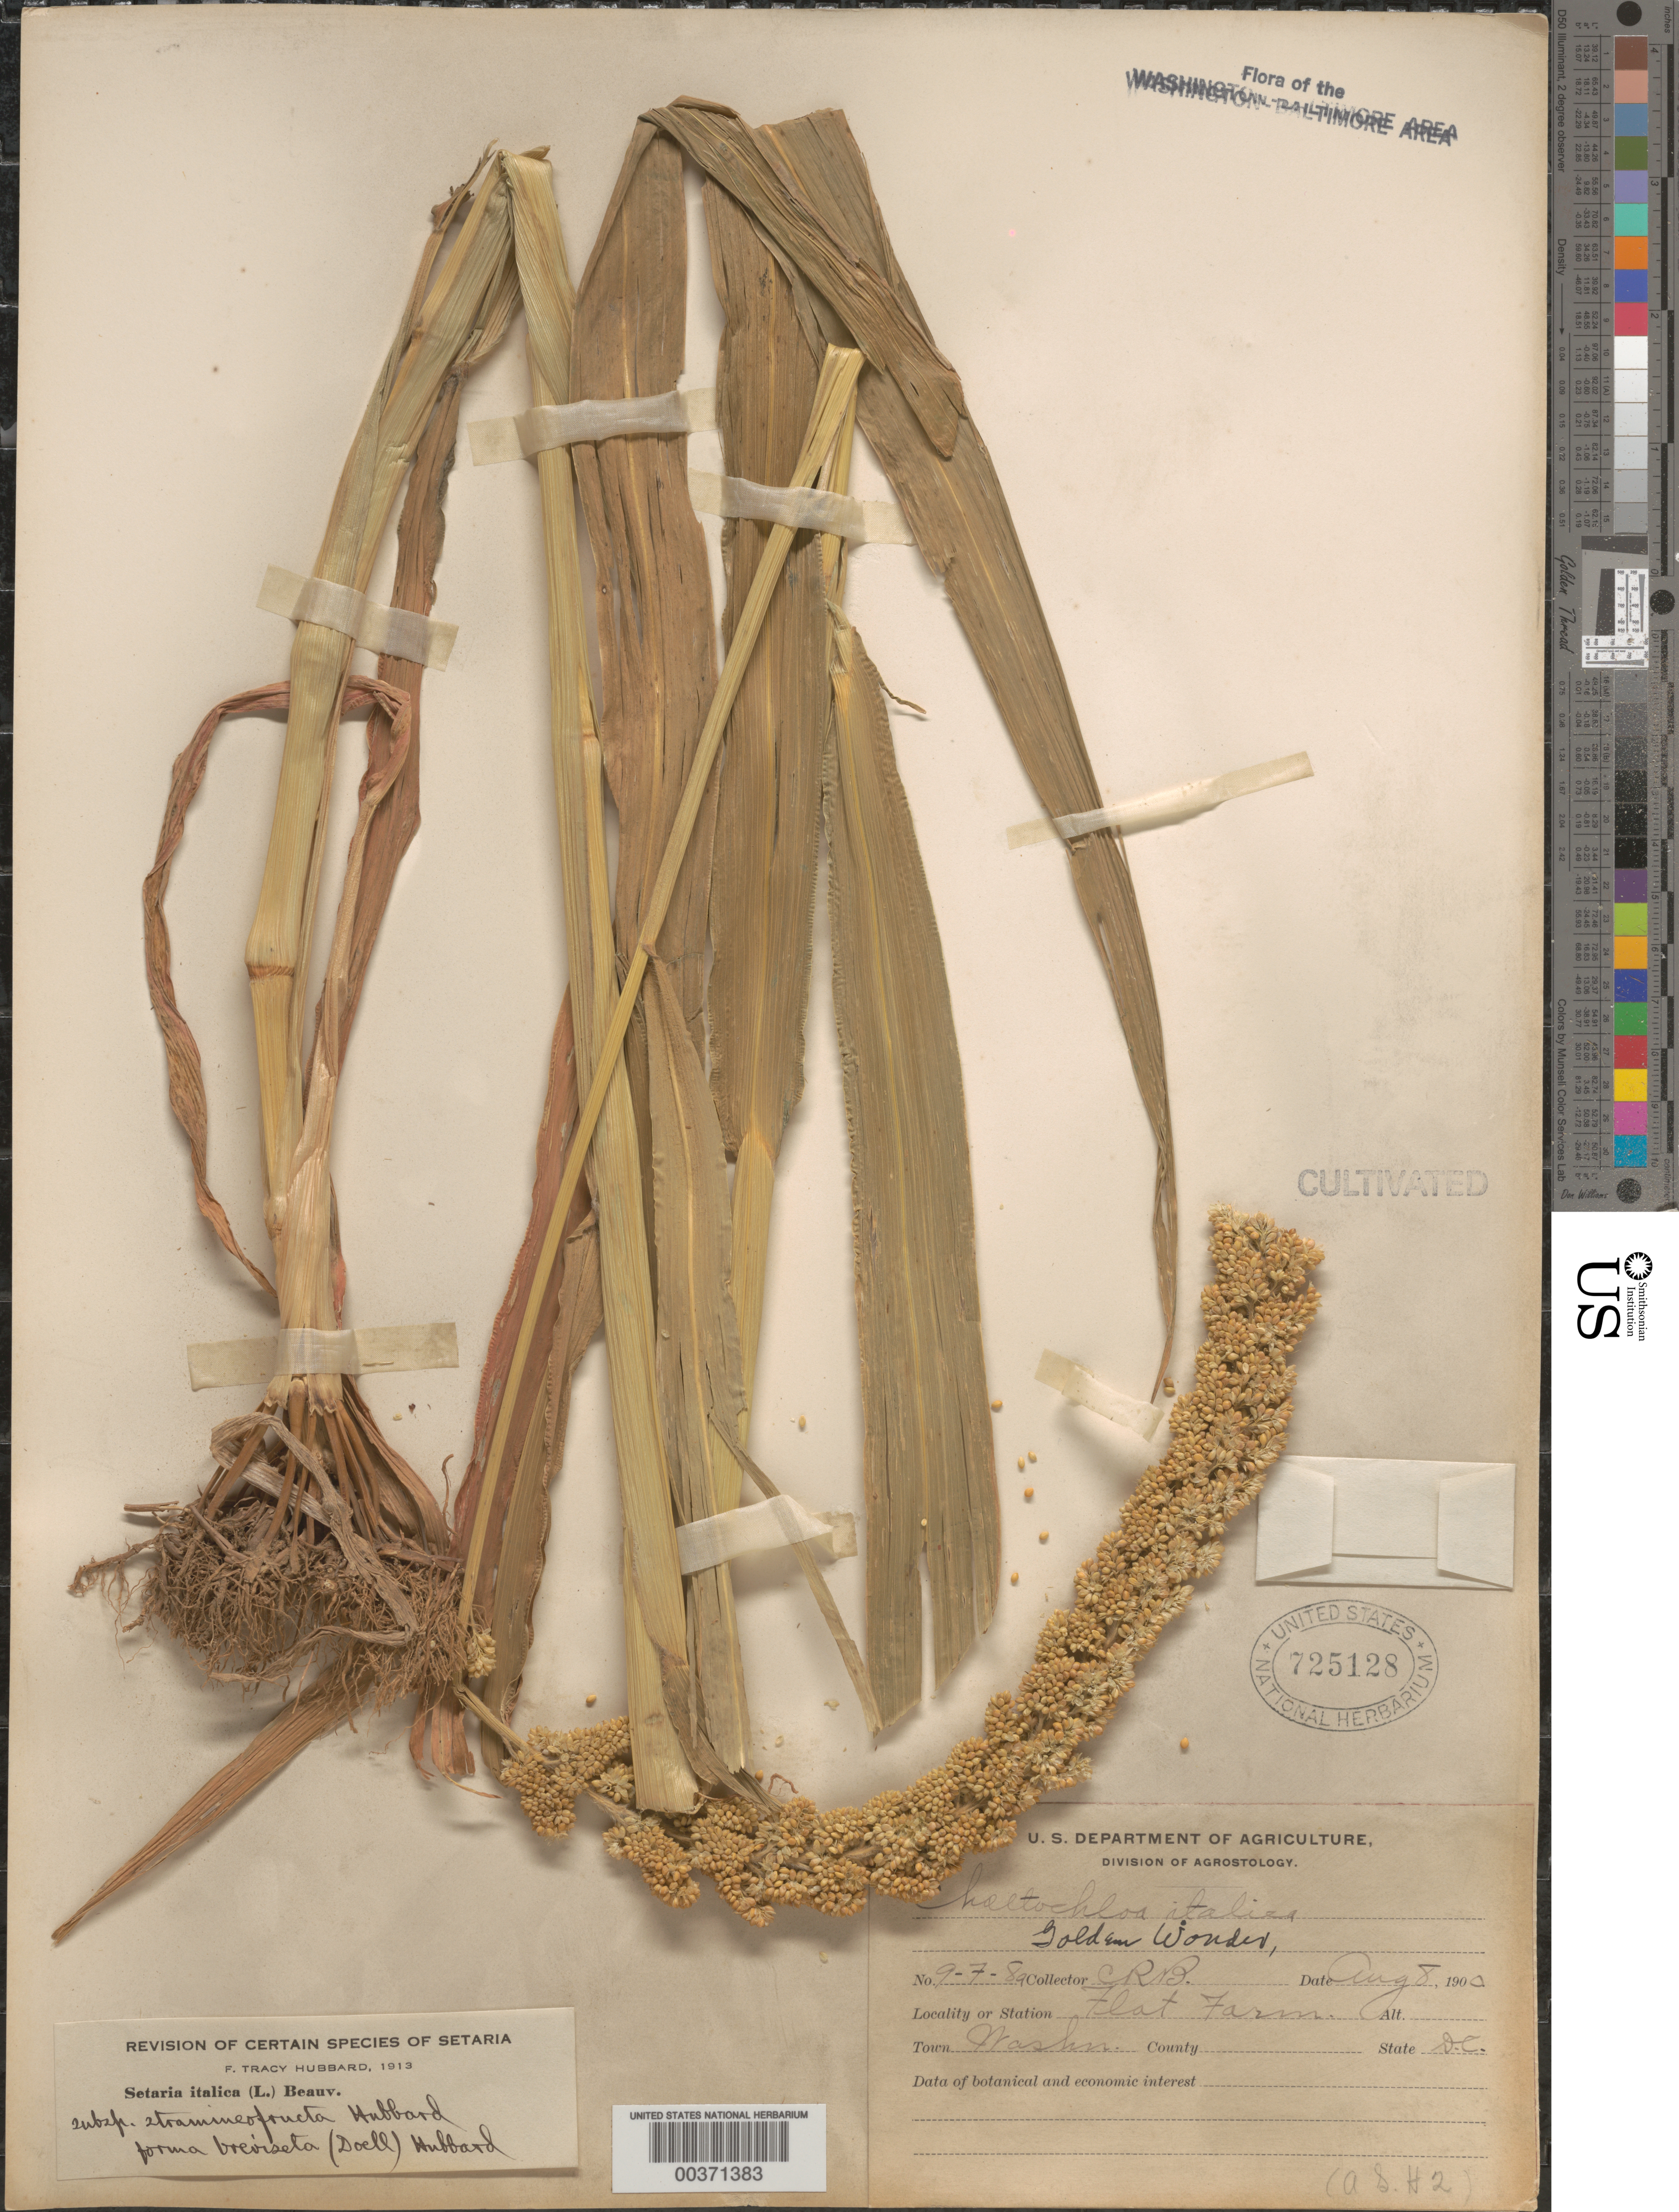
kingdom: Plantae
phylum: Tracheophyta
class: Liliopsida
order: Poales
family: Poaceae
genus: Setaria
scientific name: Setaria italica f. breviseta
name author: (Döll) F.T. Hubb.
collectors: F. T. Hubbard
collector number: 9789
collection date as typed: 08 Aug 1900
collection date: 1900-08-08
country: United States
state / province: District of Columbia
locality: Flat Farm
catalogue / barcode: US 725128